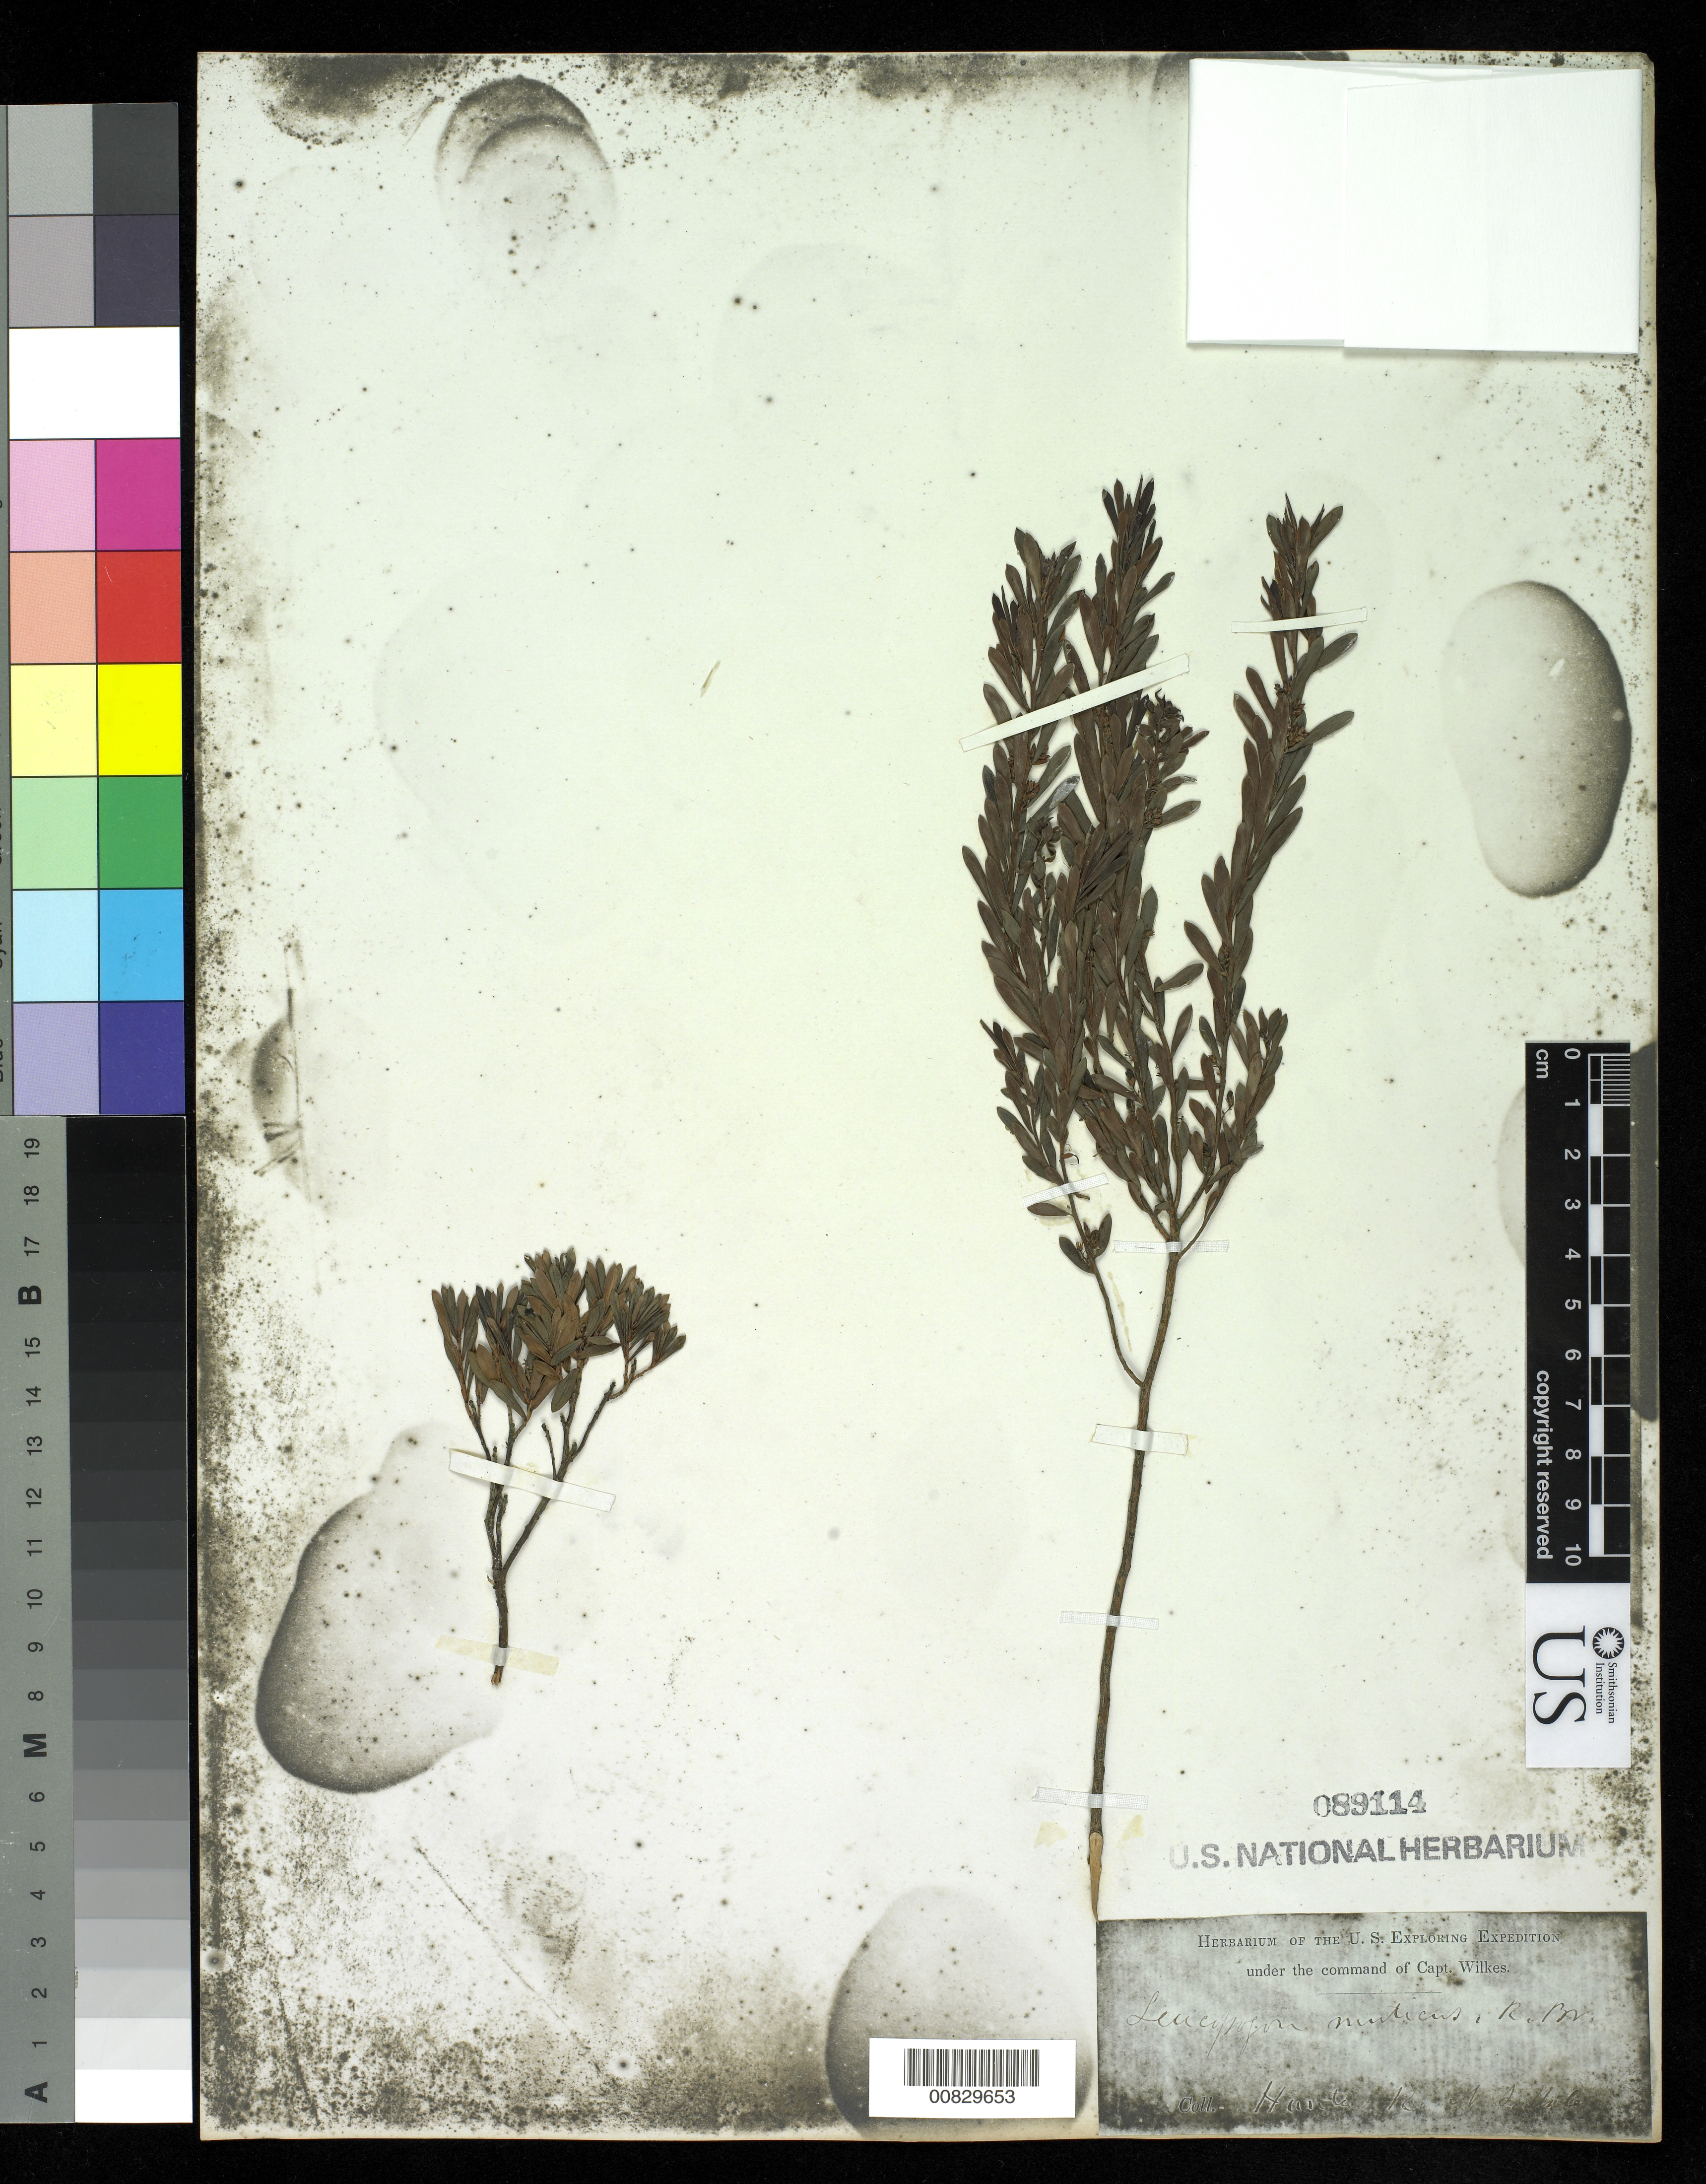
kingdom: Plantae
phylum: Tracheophyta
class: Magnoliopsida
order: Ericales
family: Ericaceae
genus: Leucopogon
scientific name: Leucopogon muticus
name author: R. Br.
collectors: Wilkes Explor. Exped.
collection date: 1838/1842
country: Australia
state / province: New South Wales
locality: Hunter's River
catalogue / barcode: US 89114